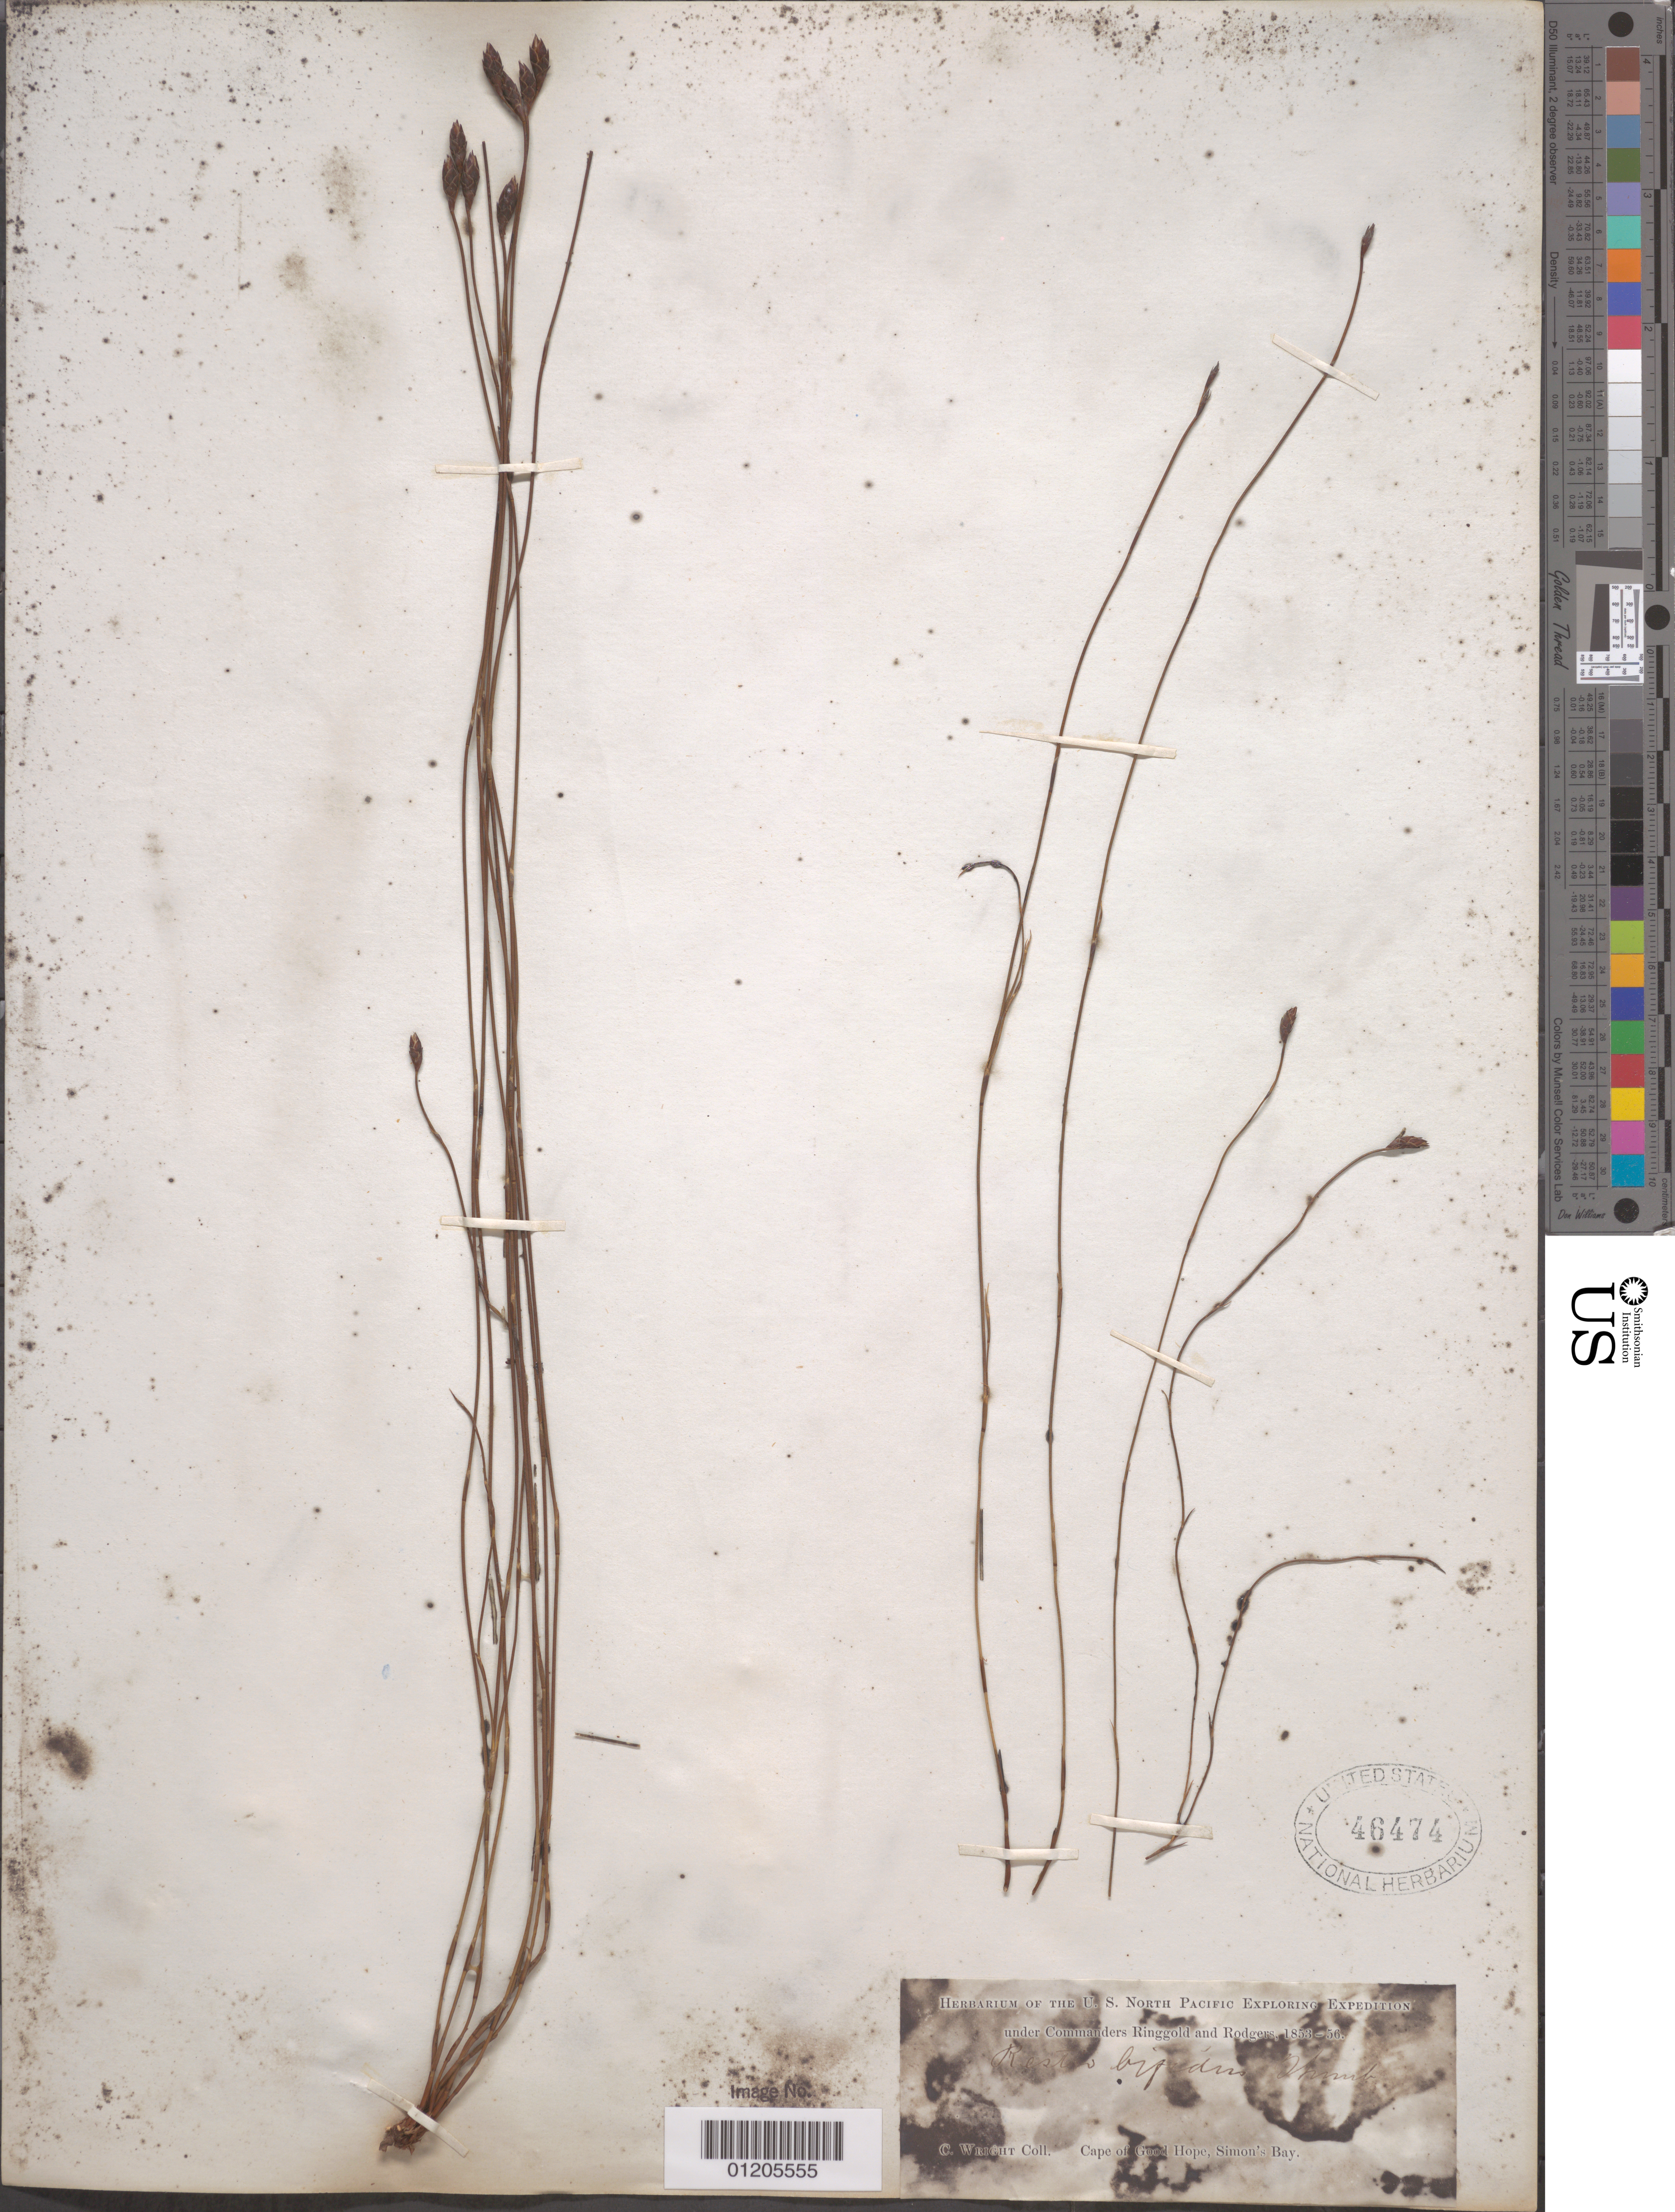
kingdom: Plantae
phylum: Tracheophyta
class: Liliopsida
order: Poales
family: Restionaceae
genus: Restio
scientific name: Restio bifidus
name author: Thunb.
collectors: C. Wright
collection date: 1853/1856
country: South Africa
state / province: Western Cape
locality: Cape of Good Hope, Simon's Bay.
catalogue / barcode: US 46474